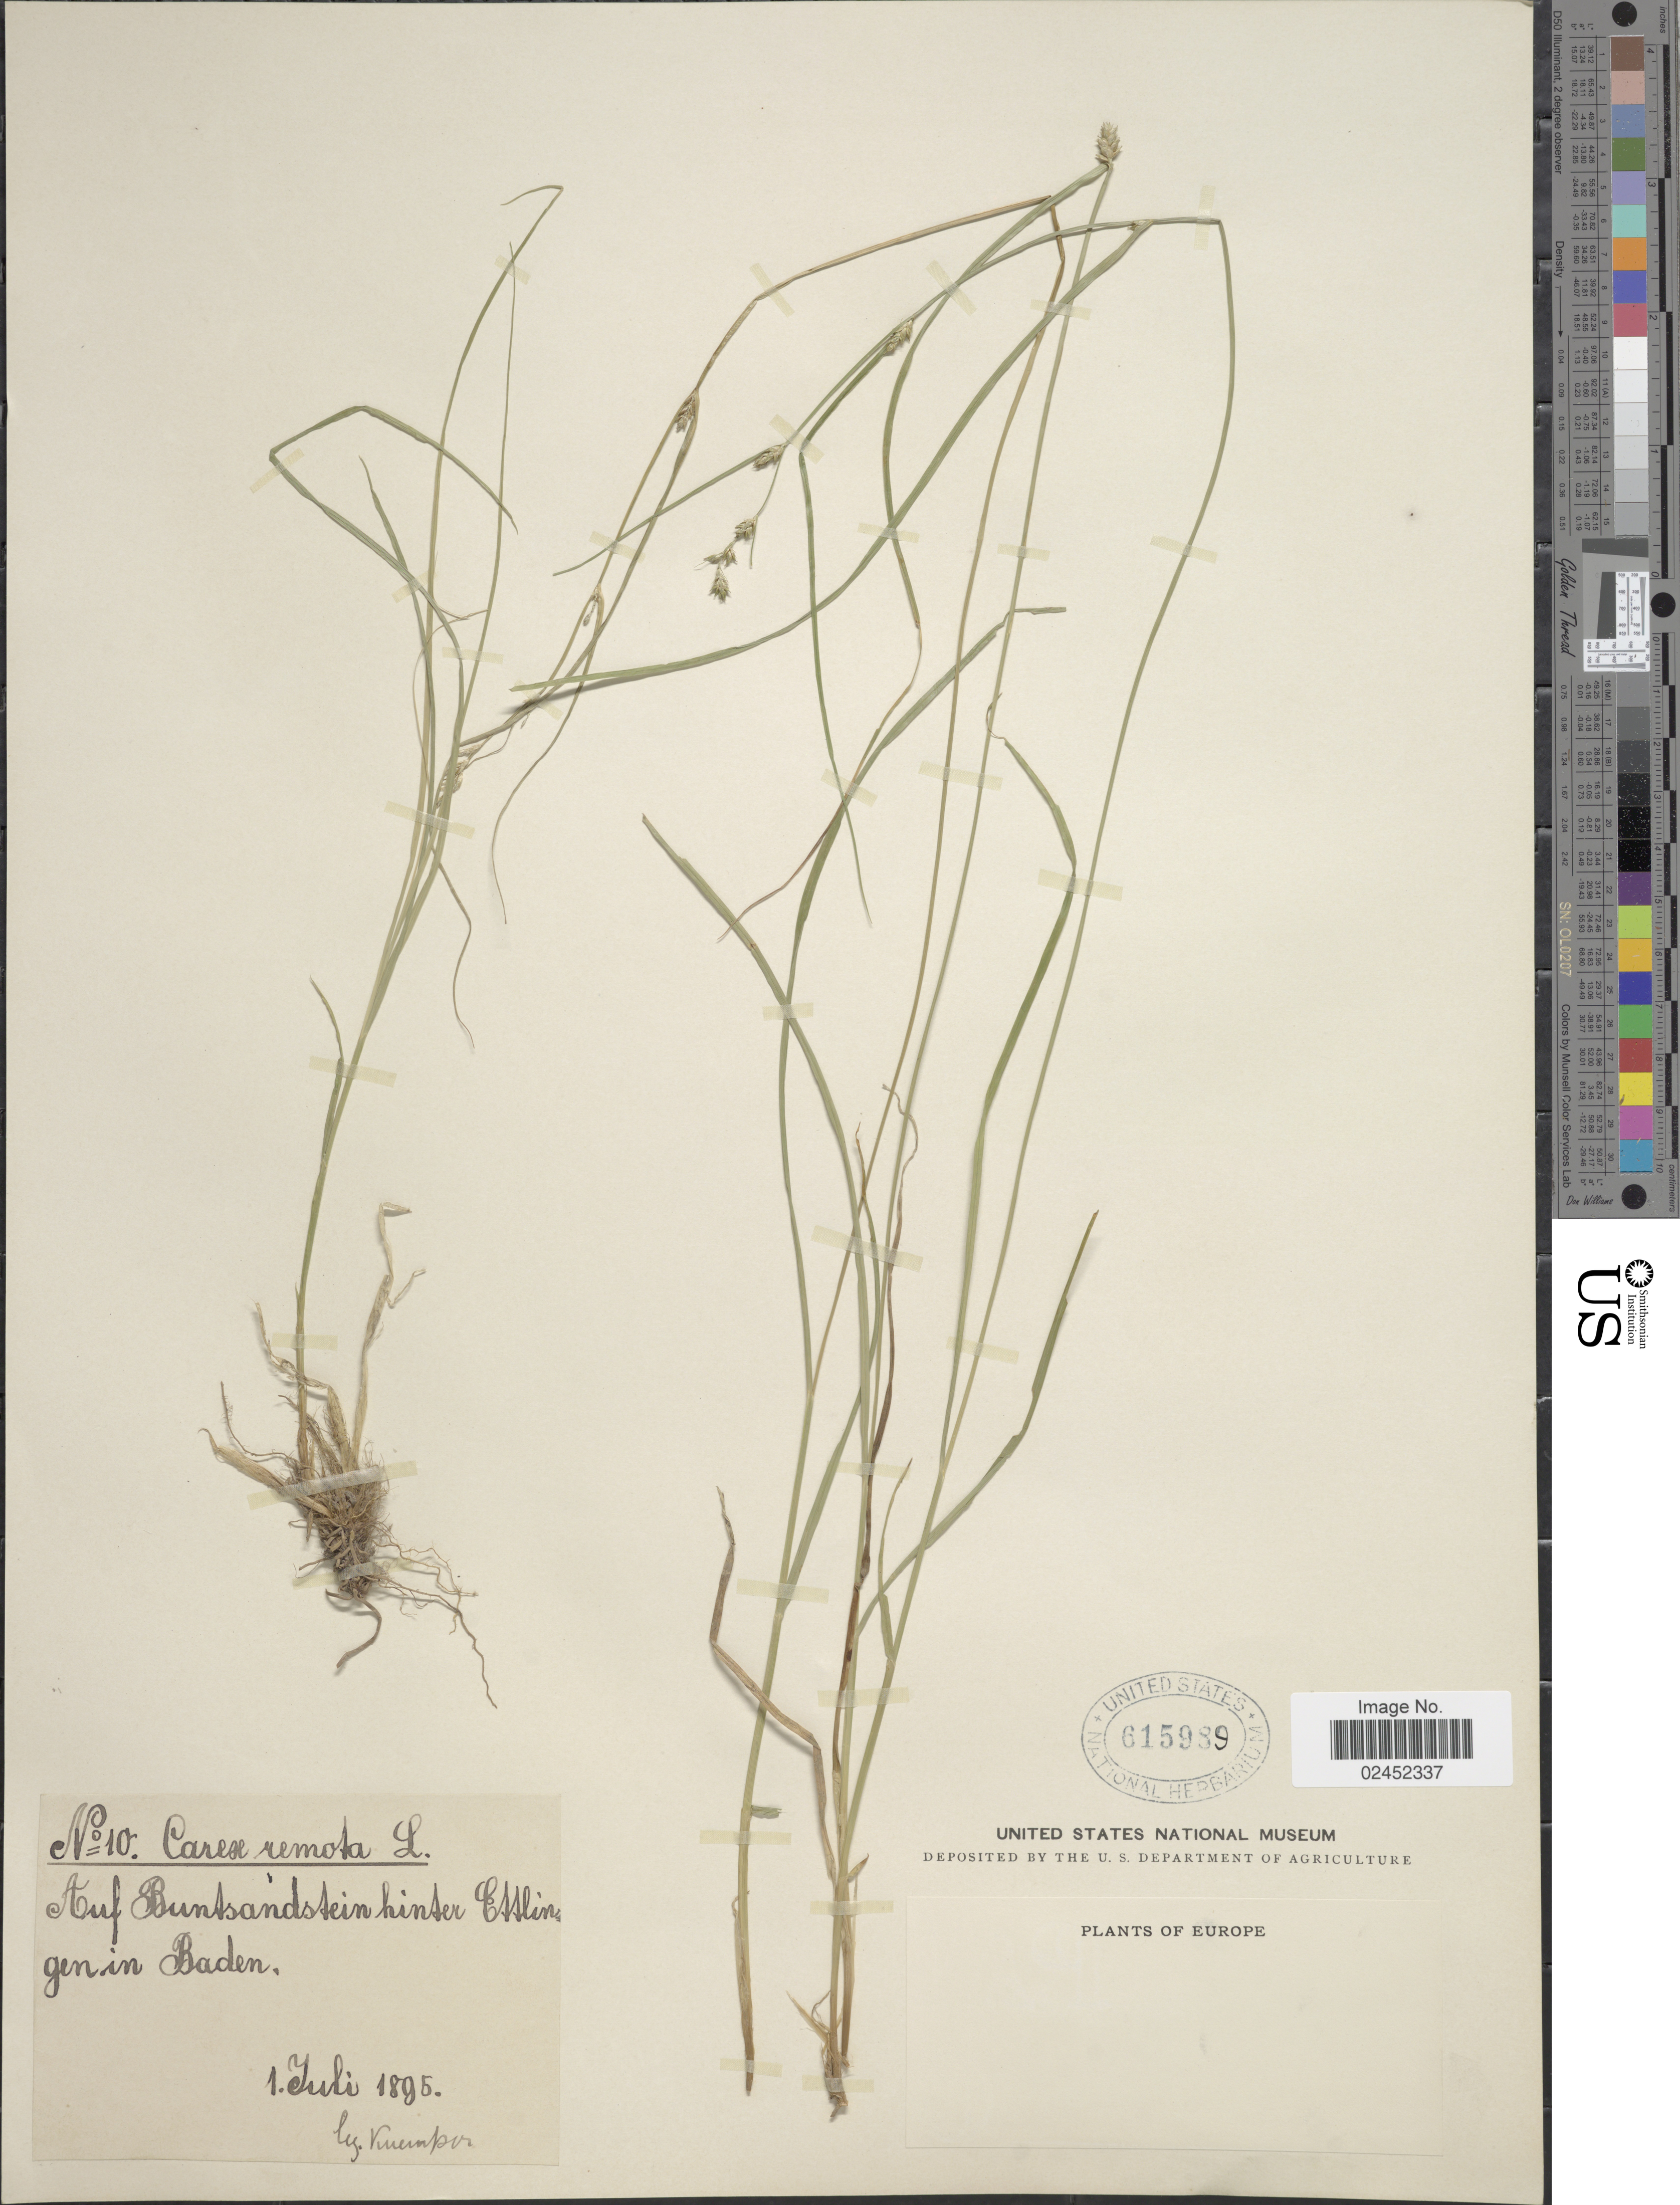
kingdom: Plantae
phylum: Tracheophyta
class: Liliopsida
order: Poales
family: Cyperaceae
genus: Carex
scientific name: Carex remota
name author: L.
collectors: J. Kneucker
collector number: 10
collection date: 1895-07-01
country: Germany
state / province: Baden-Württemberg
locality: Auf Buntsandstein hinter Ettlin gen in Baden, Europe.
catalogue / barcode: US 615989